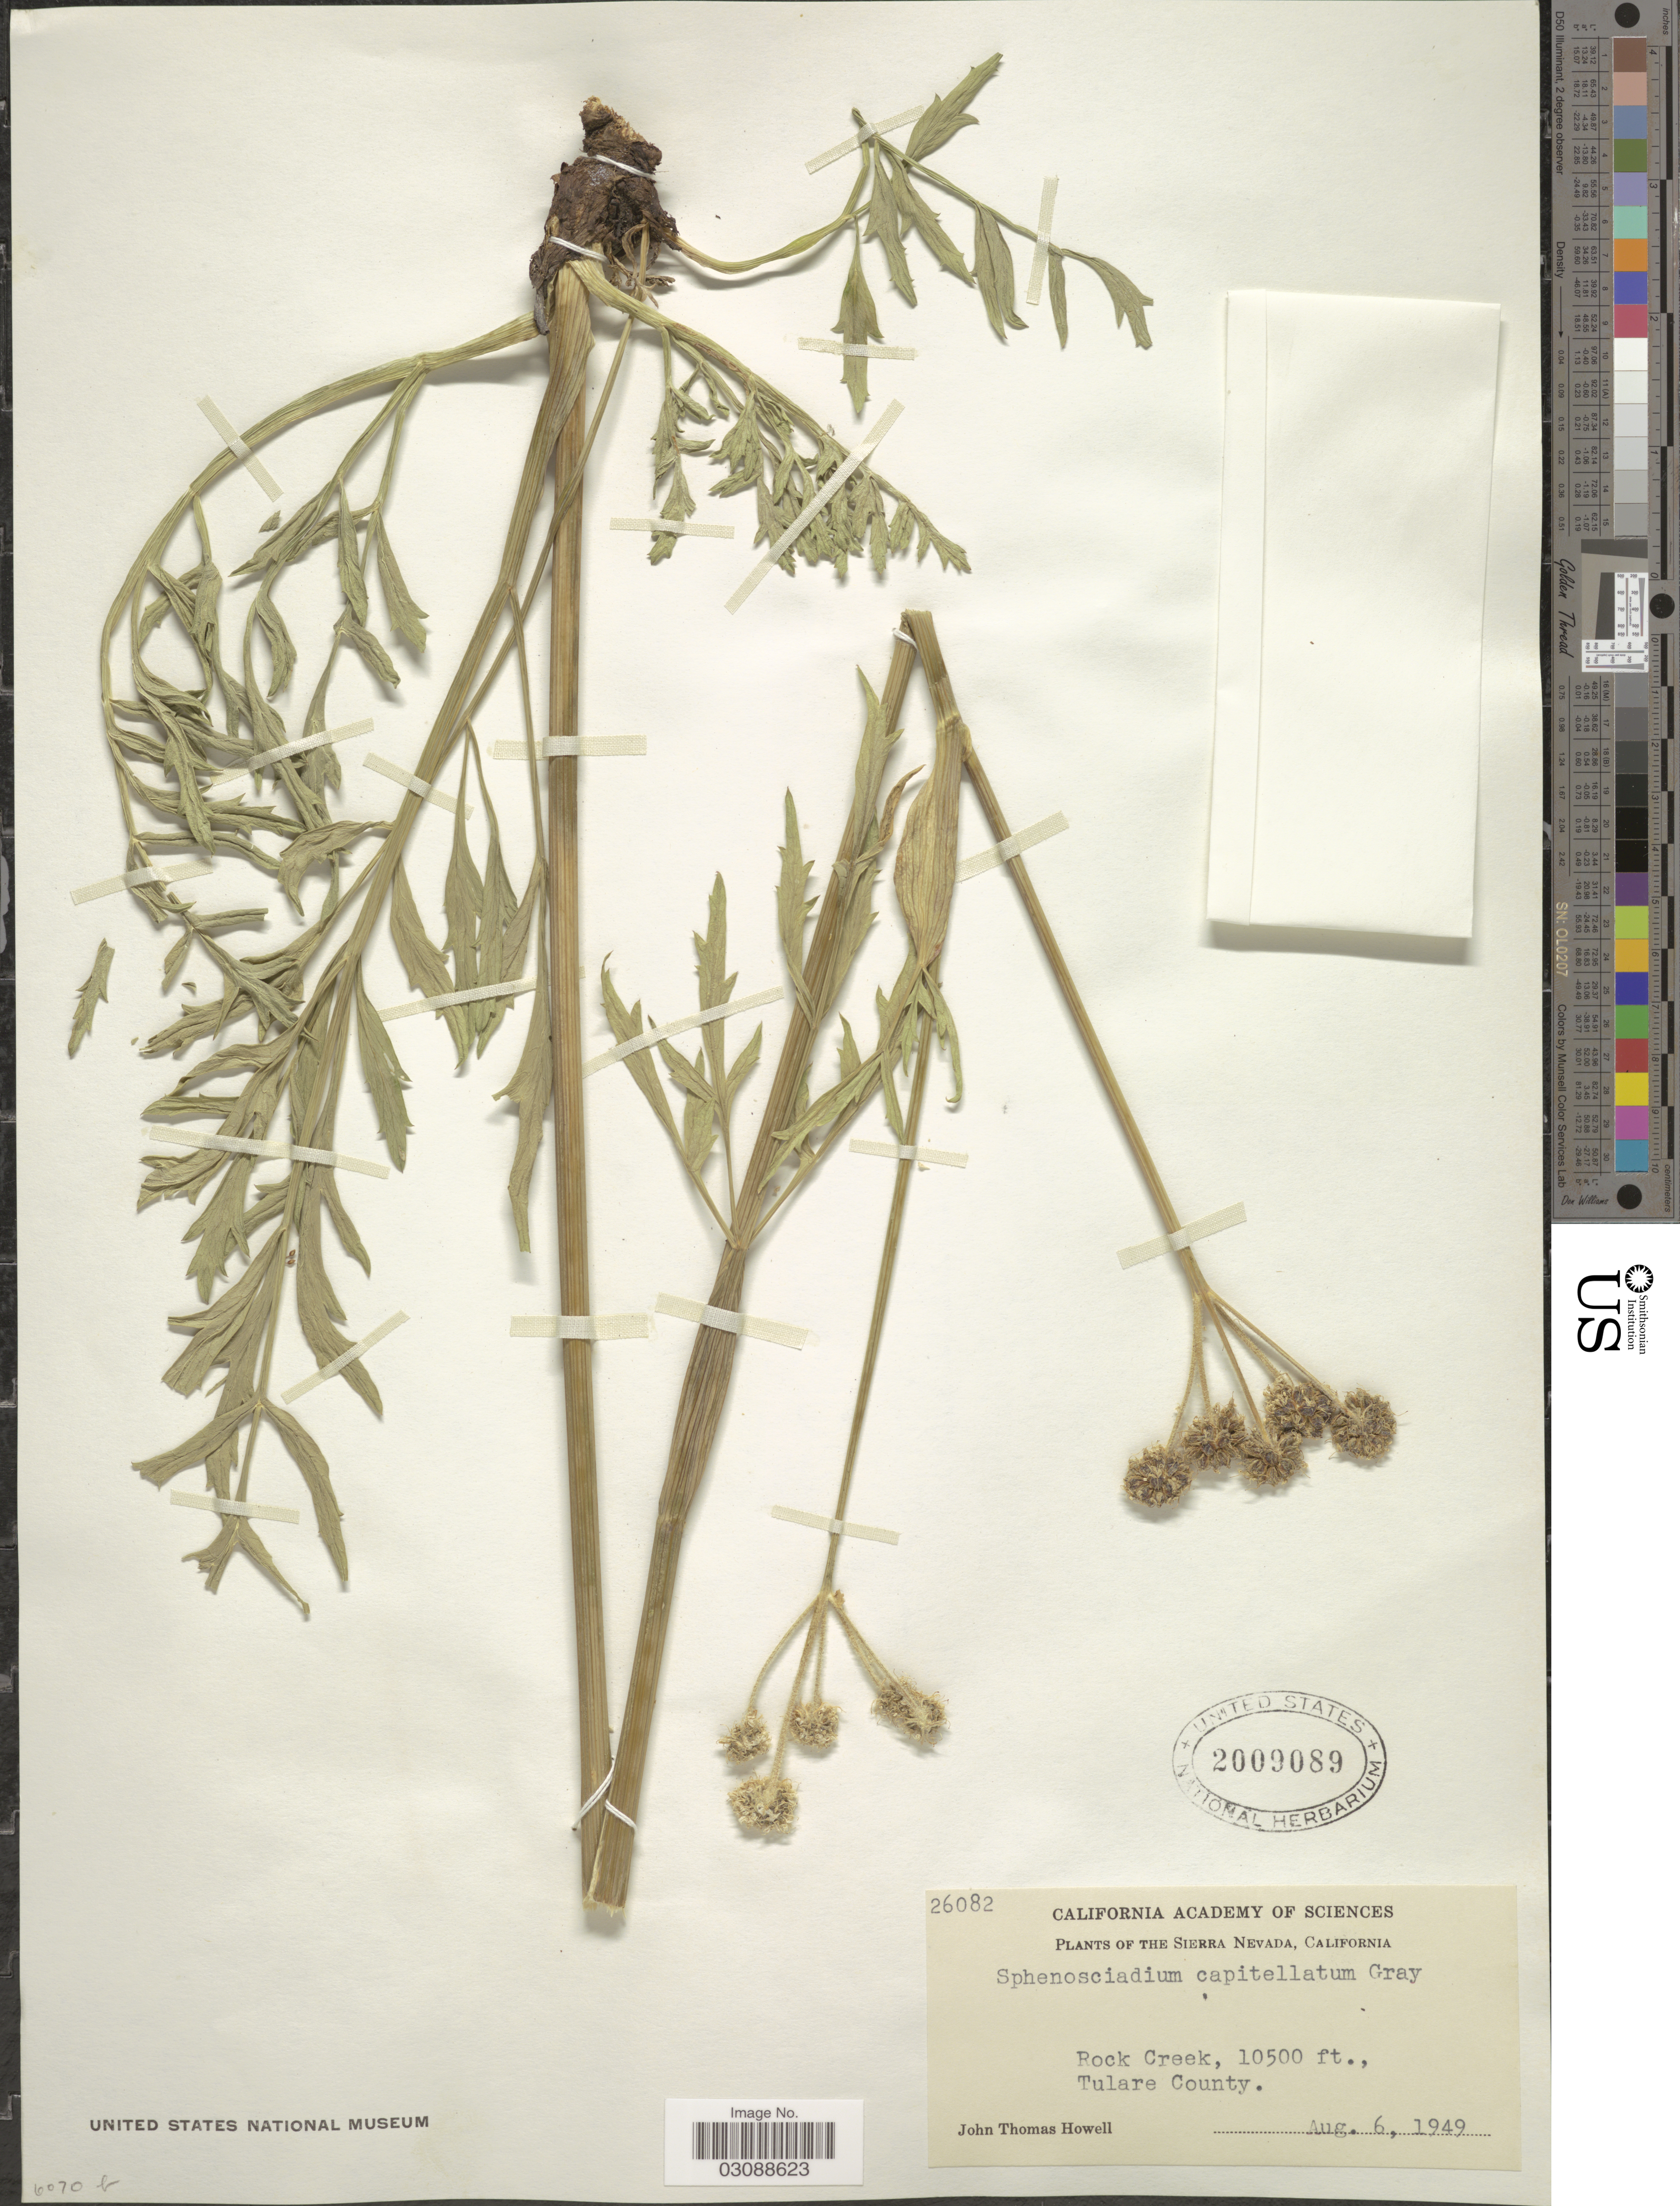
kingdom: Plantae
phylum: Tracheophyta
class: Magnoliopsida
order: Apiales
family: Apiaceae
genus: Sphenosciadium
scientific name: Sphenosciadium capitellatum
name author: A. Gray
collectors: H. Bracelin & J. T. Howell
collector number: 26082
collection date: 1949-08-06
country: United States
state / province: California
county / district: Tulare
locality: Sierra Nevada. Rock Creek, Tulare County.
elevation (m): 3200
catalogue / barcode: US 2009089